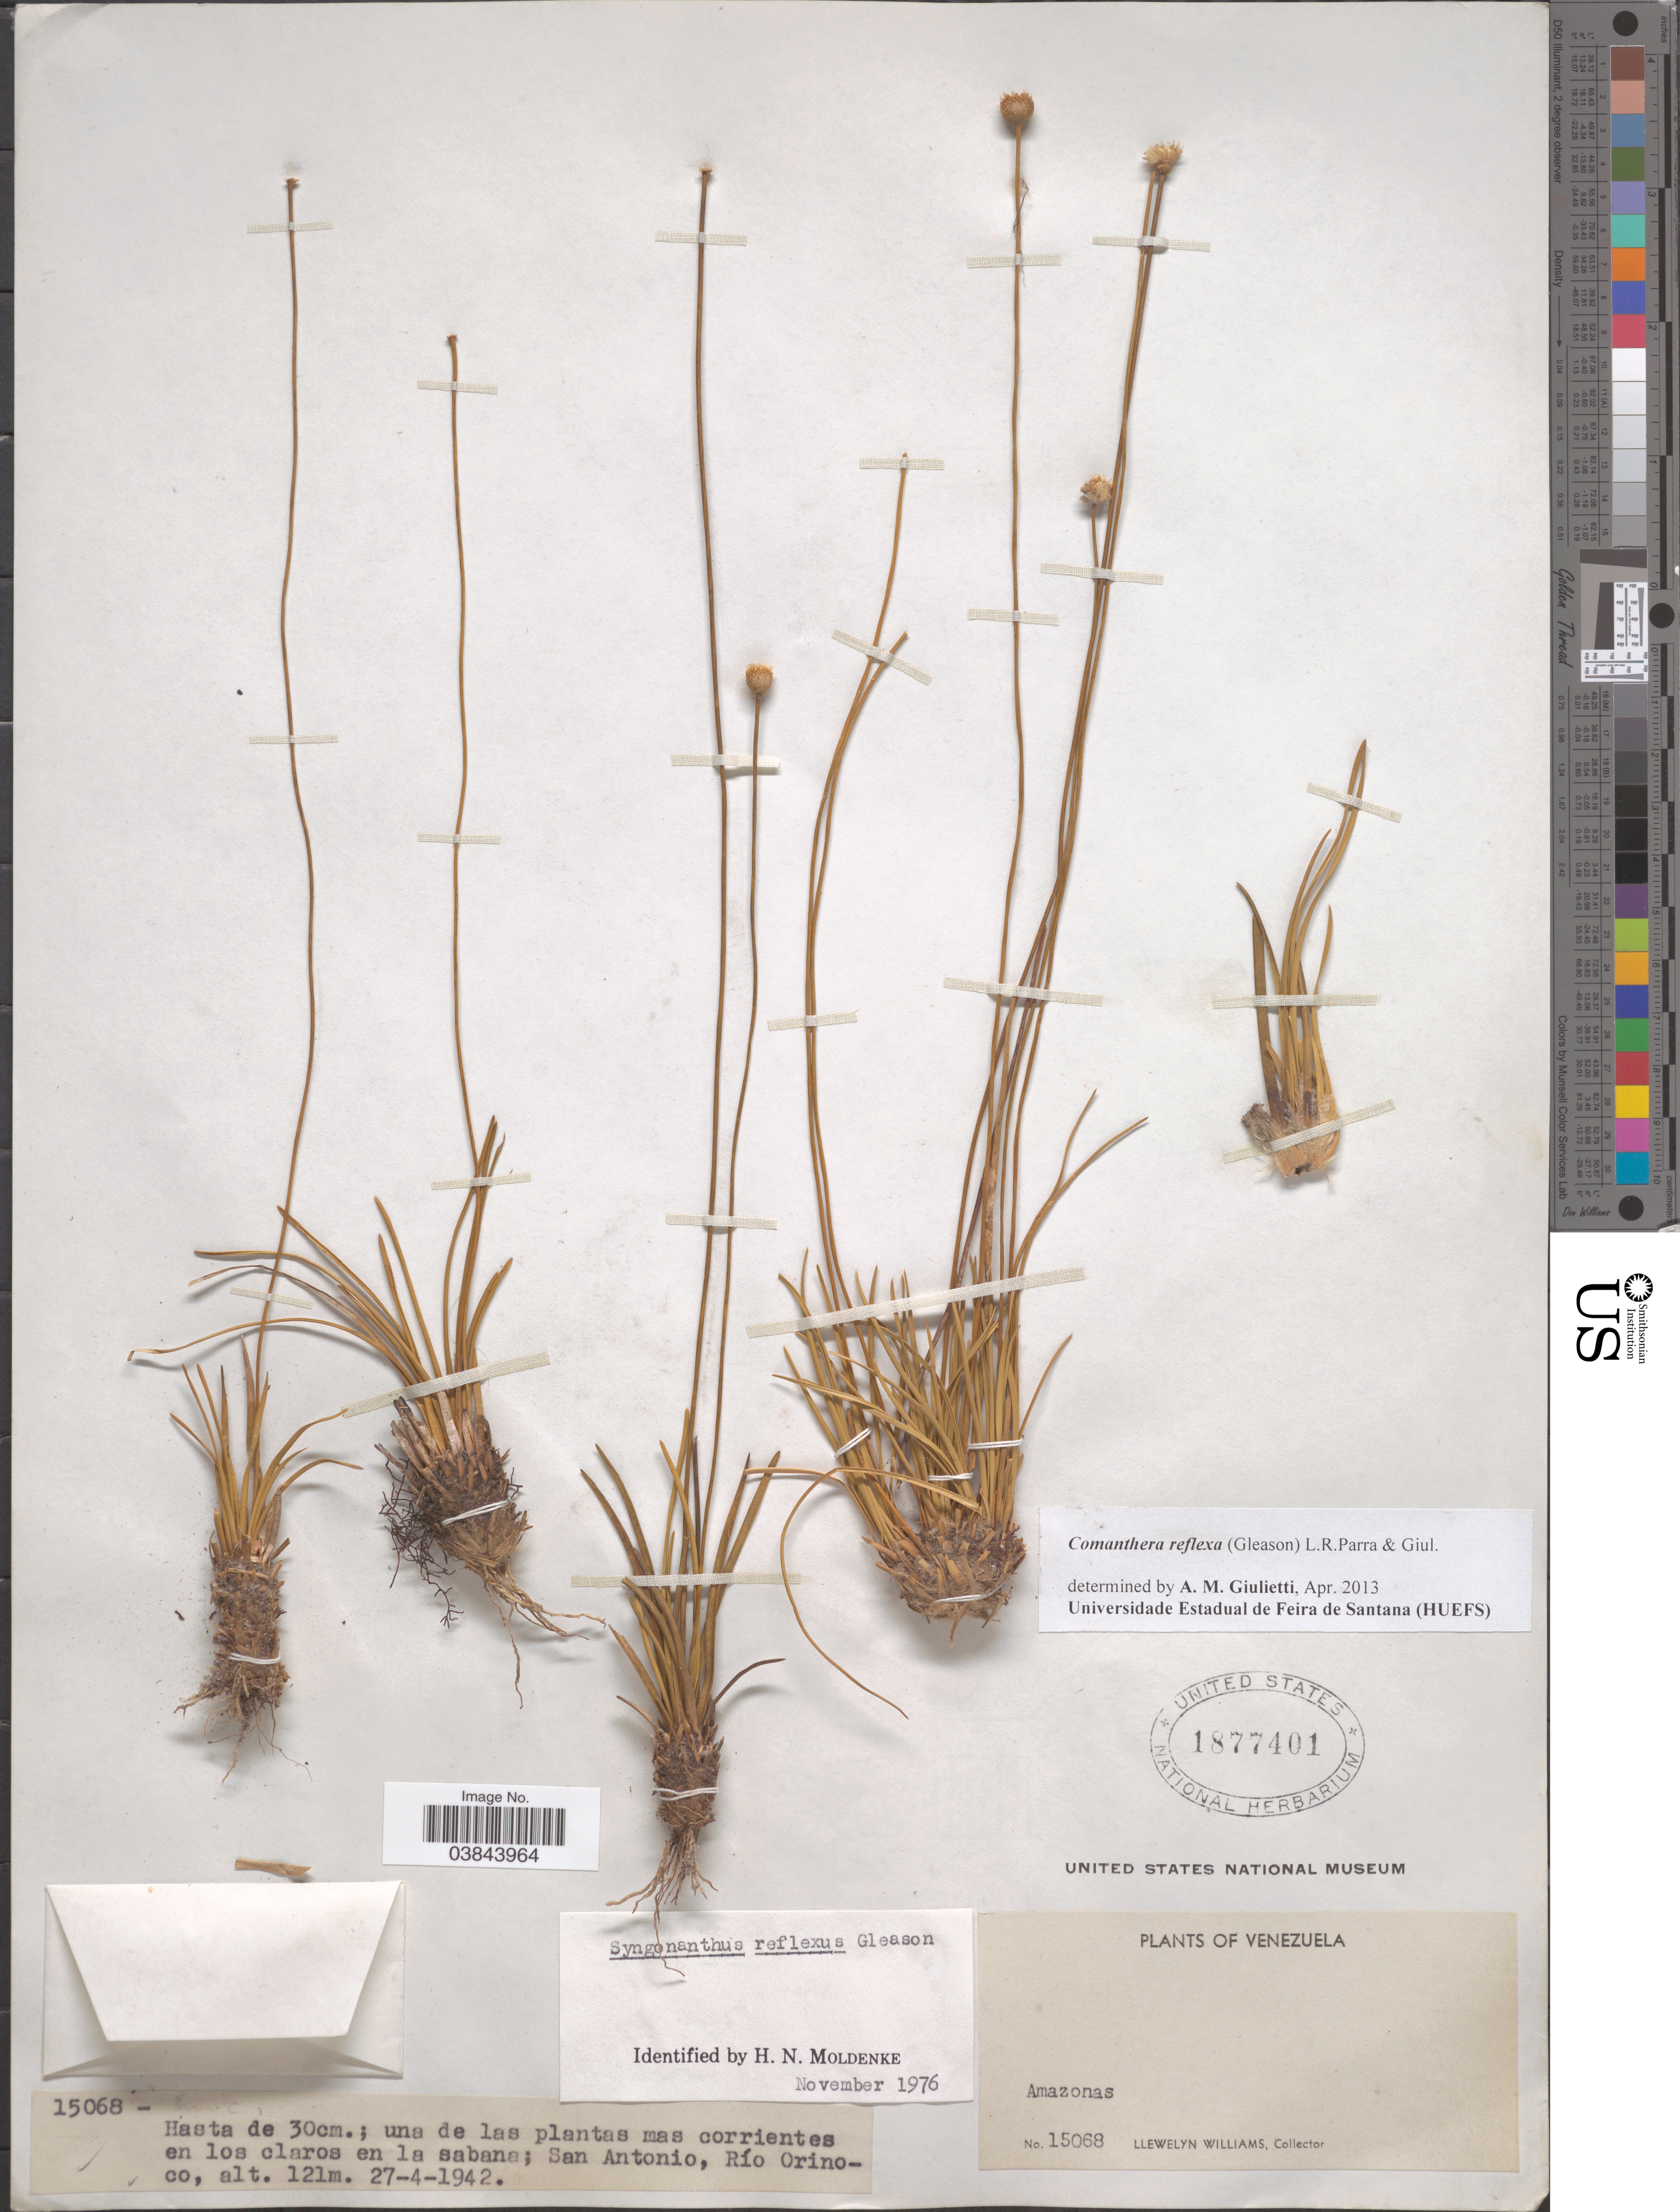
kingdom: Plantae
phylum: Tracheophyta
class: Liliopsida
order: Poales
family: Eriocaulaceae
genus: Comanthera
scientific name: Comanthera reflexa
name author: (Gleason) L.R. Parra & Giul.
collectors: Ll. Williams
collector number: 15068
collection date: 1942-04-27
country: Venezuela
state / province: Amazonas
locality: San Antonio, Río Orinoco.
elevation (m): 121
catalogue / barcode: US 1877401